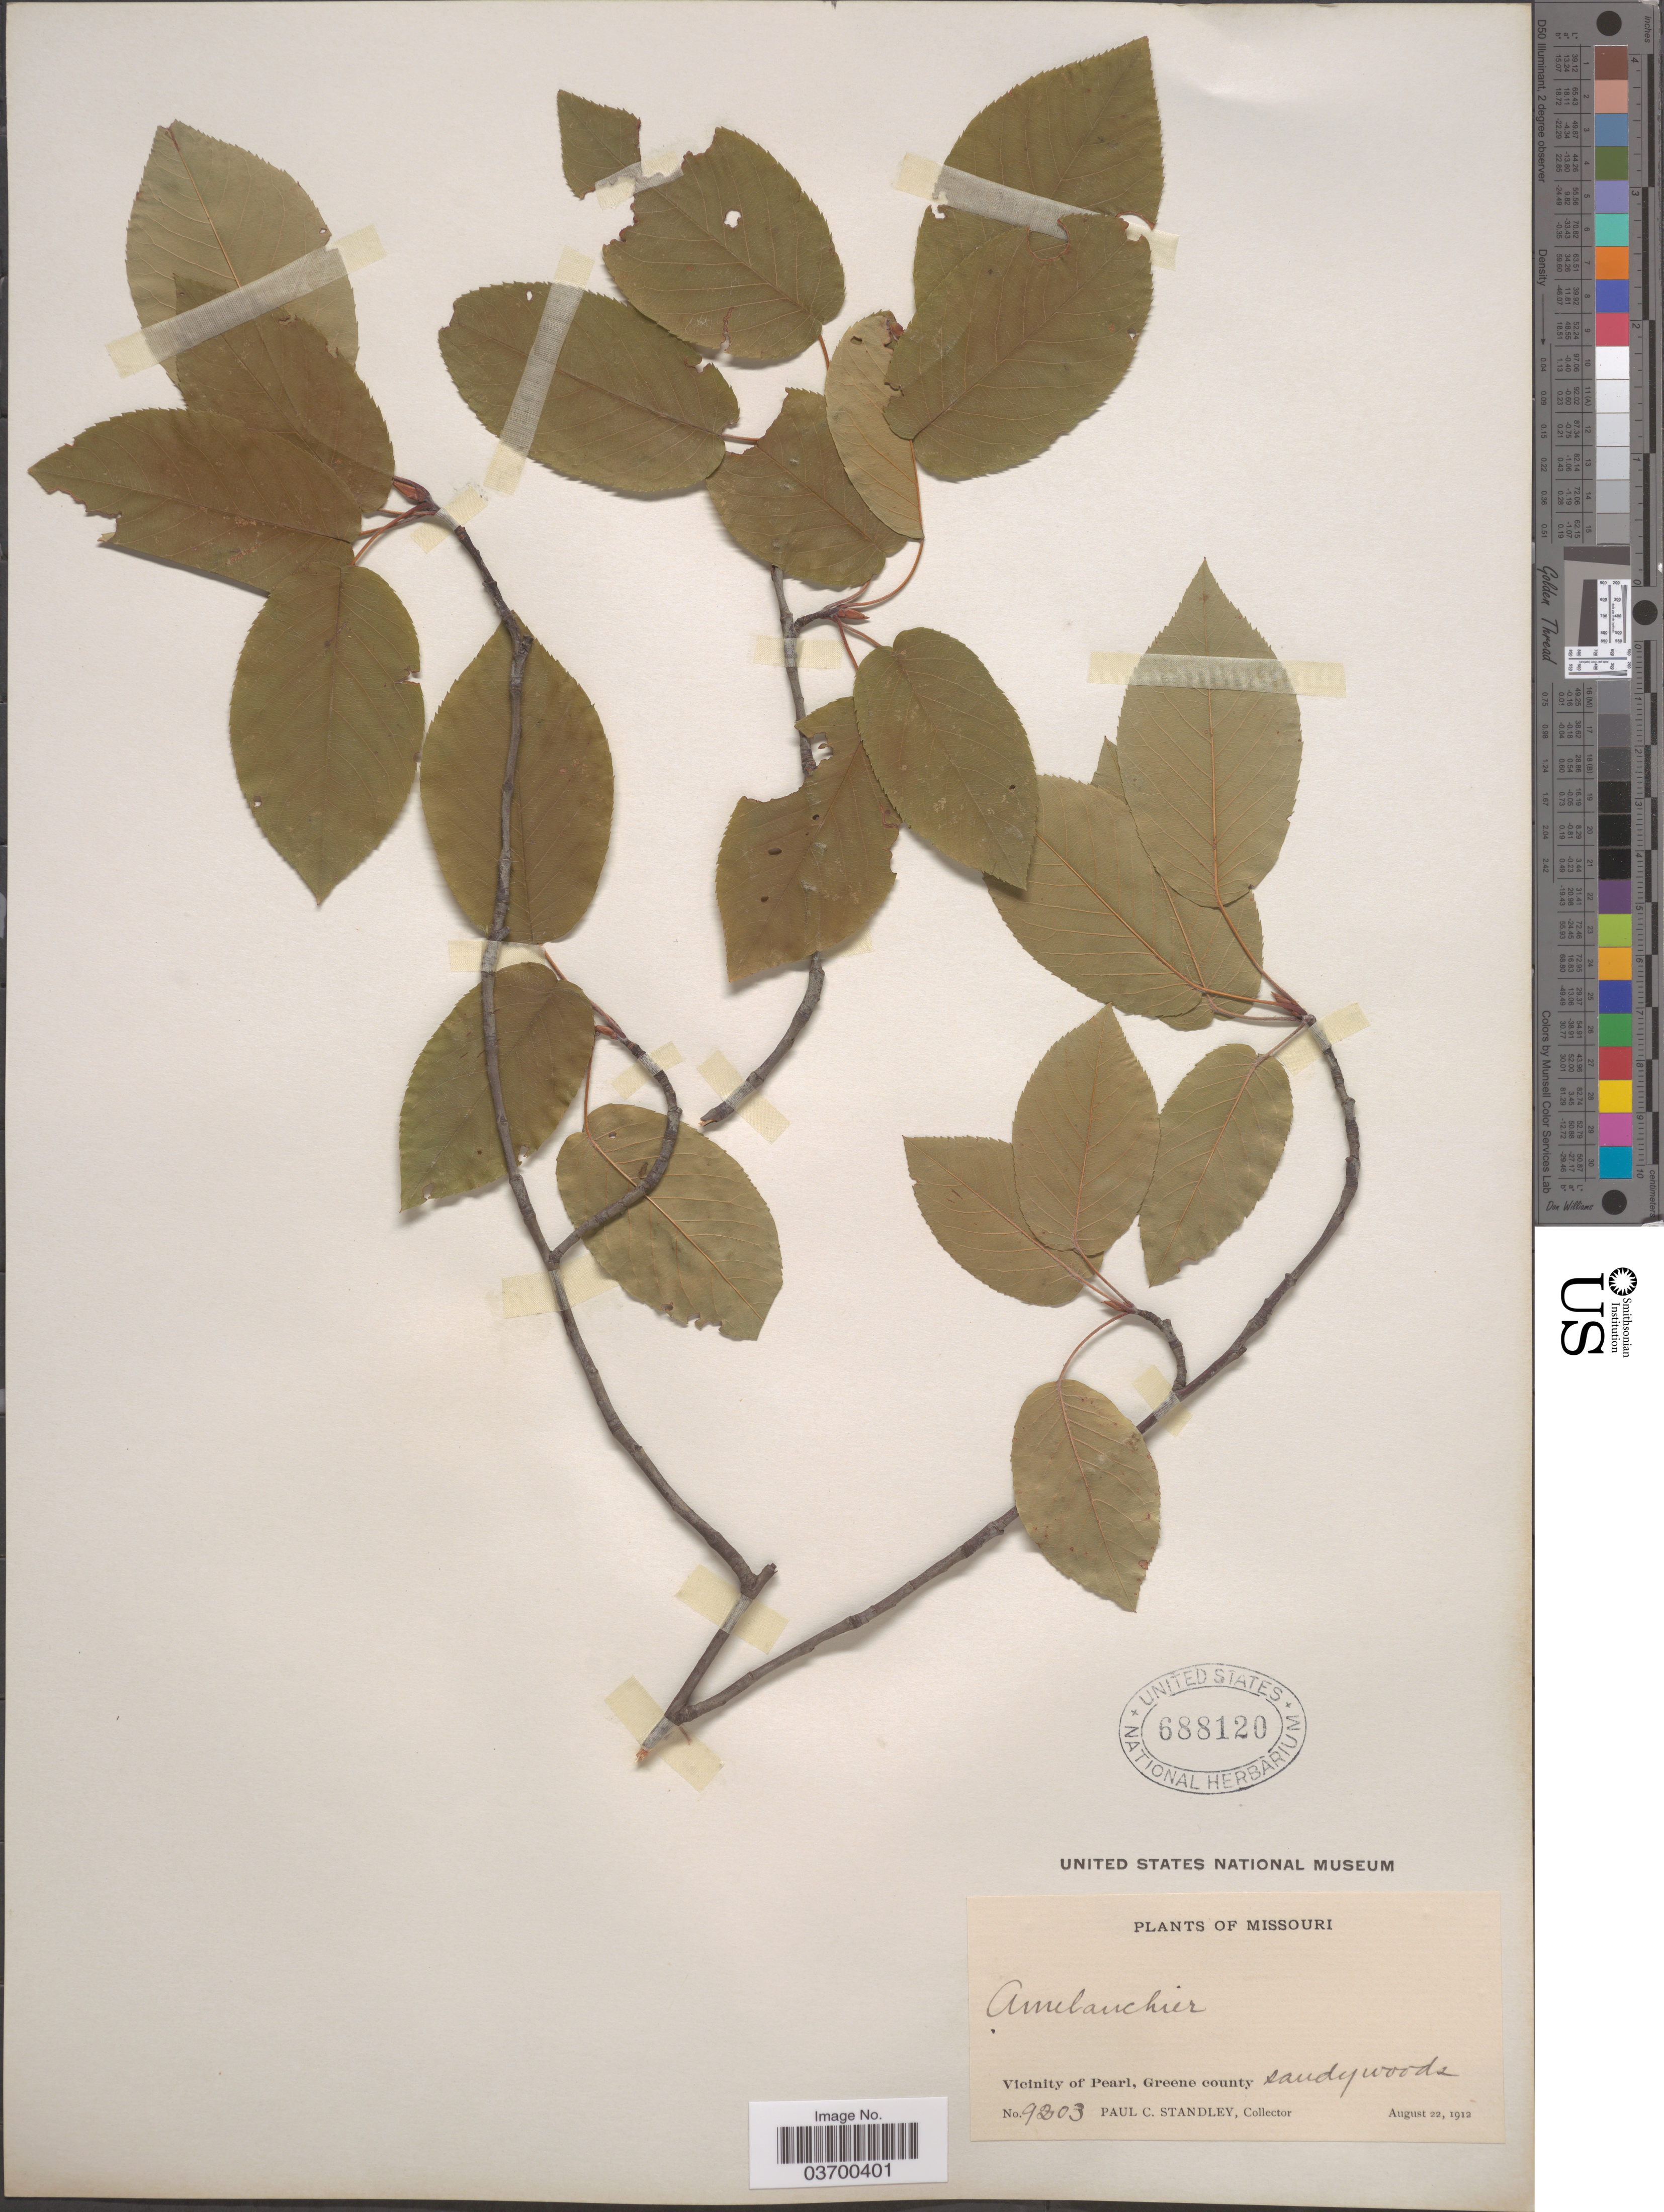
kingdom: Plantae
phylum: Tracheophyta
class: Magnoliopsida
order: Rosales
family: Rosaceae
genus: Amelanchier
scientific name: Amelanchier sp.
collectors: P. C. Standley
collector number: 9203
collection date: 1912-08-22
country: United States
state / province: Missouri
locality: Vicinity of Pearl, Greene county sandywoods.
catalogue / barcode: US 688120